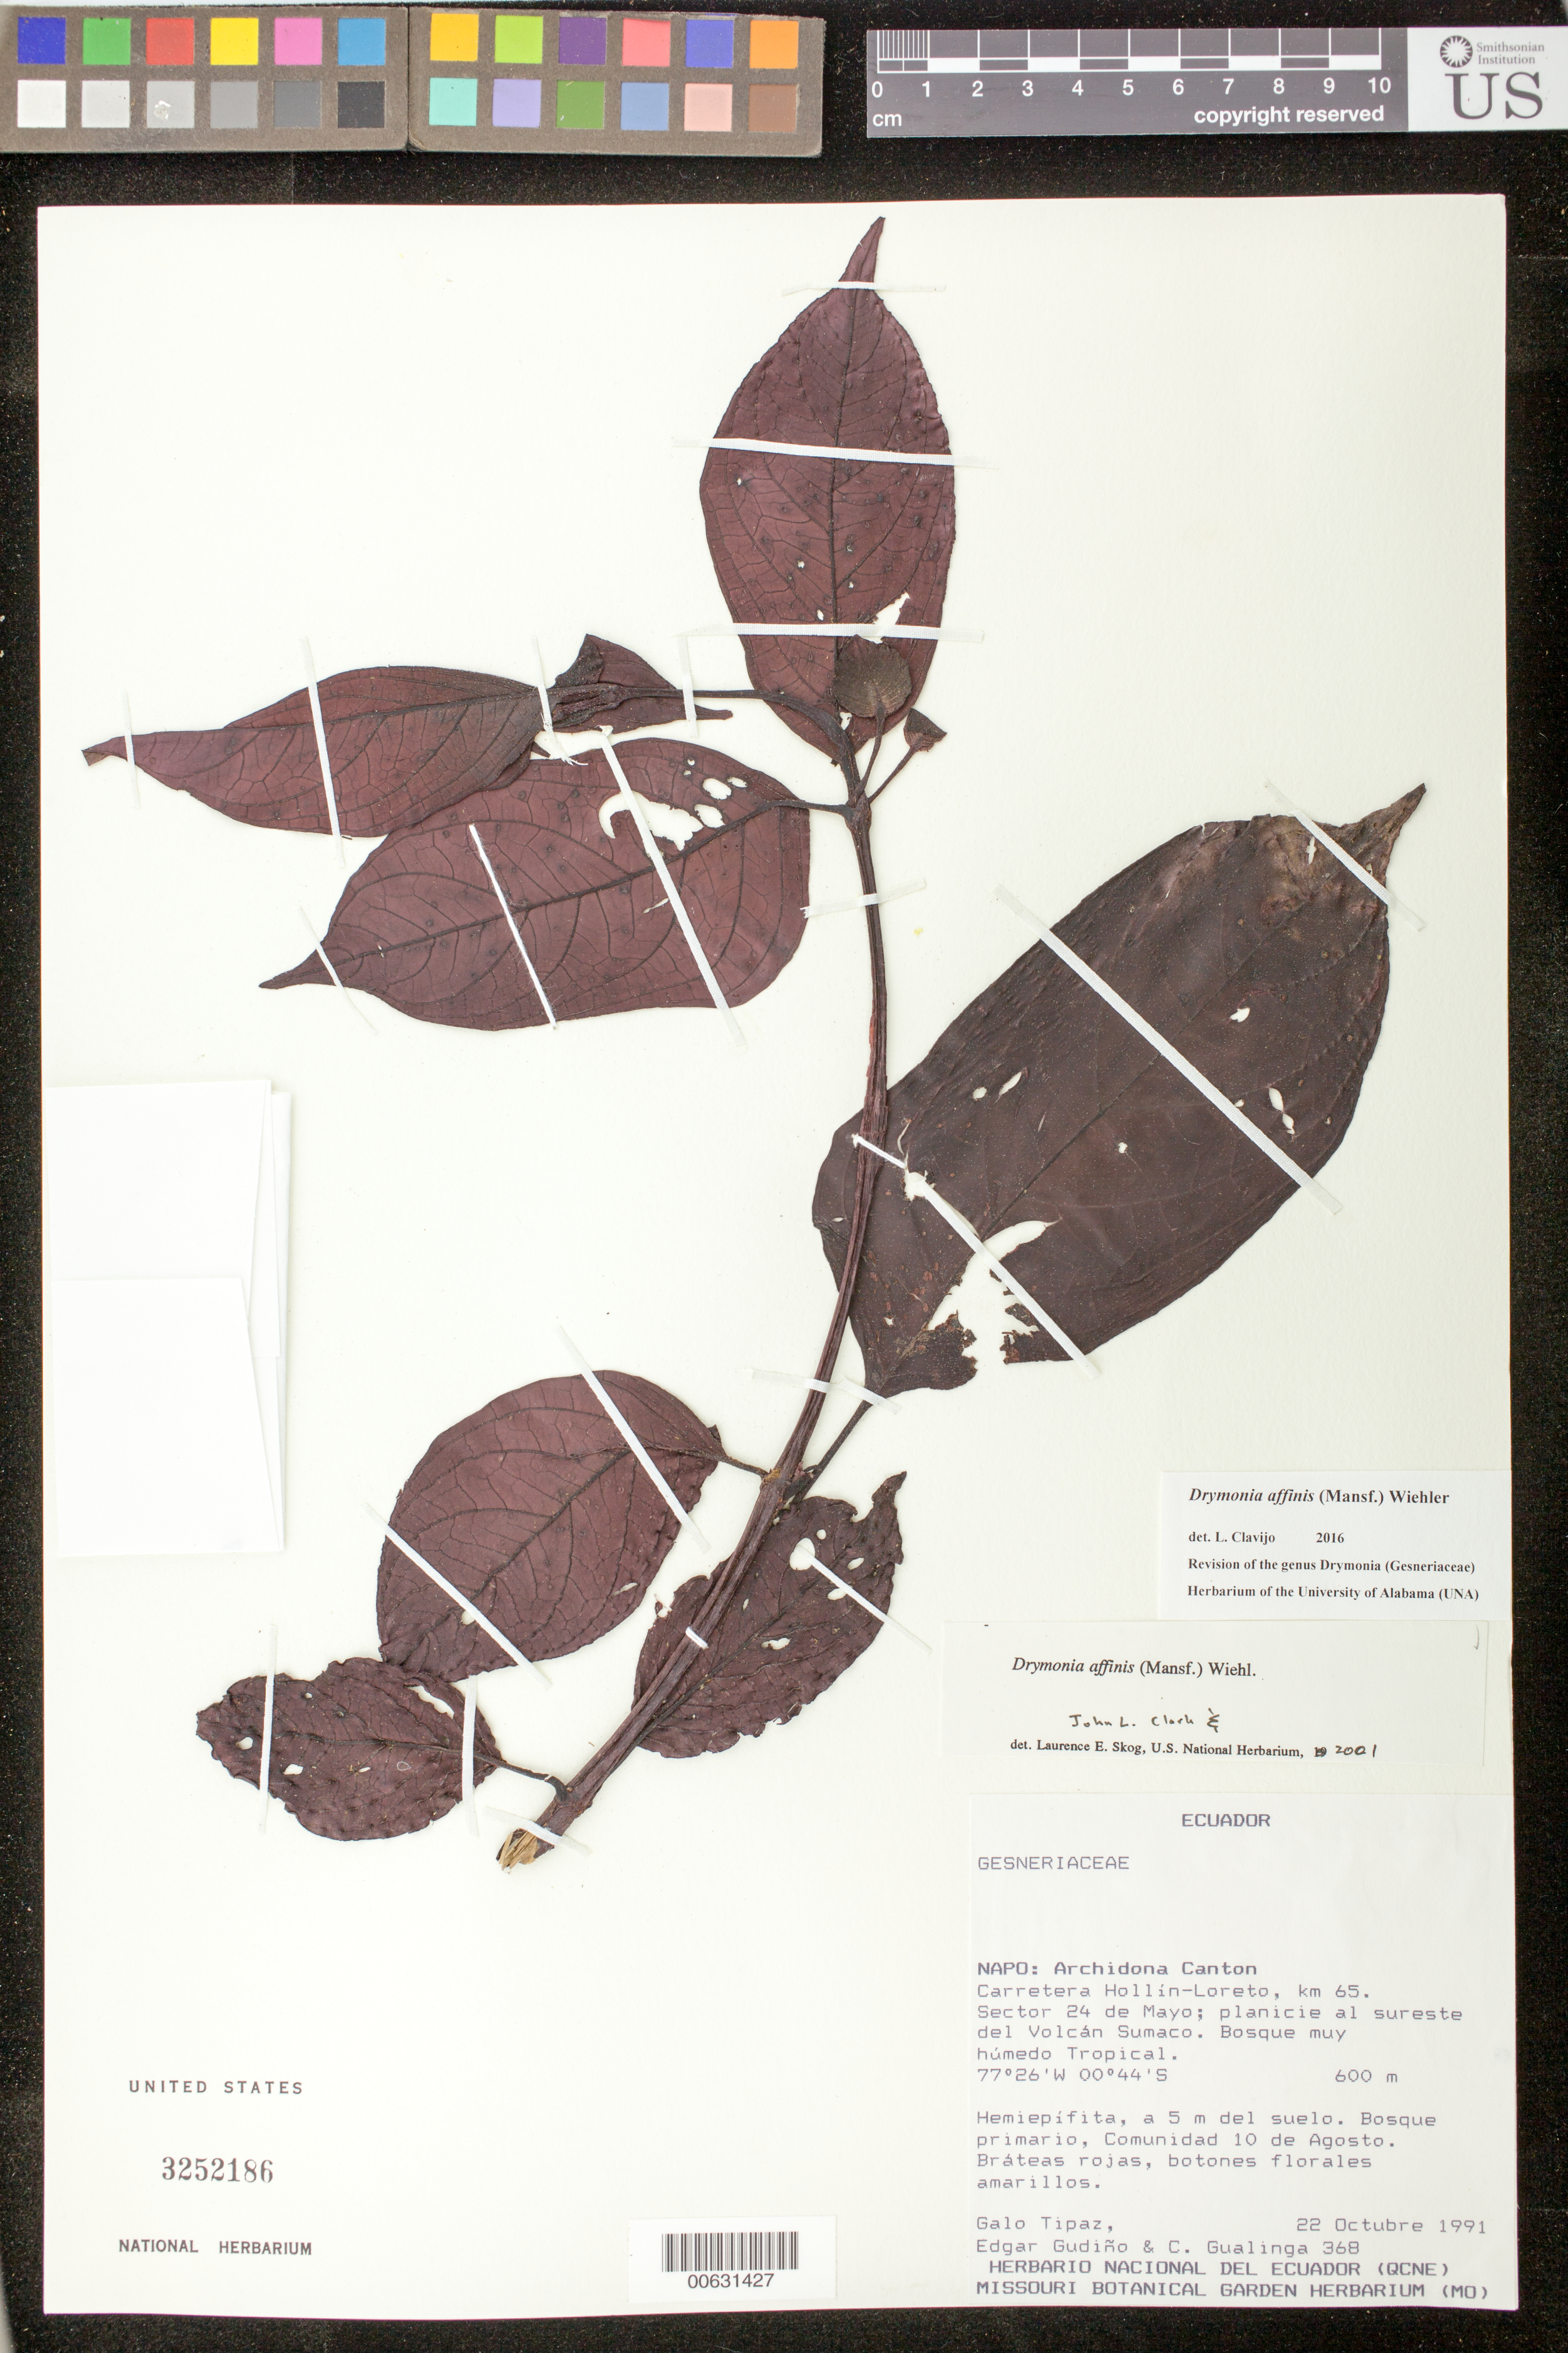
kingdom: Plantae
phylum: Tracheophyta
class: Magnoliopsida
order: Lamiales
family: Gesneriaceae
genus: Drymonia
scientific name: Drymonia affinis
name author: (Mansf.) Wiehler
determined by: Clark, J. L.; Skog, Laurence E.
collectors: G. Tipaz, E. Gudiño & C. Gualinga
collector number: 368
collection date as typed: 22 Oct 1991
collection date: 1991-10-22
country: Ecuador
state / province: Napo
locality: Archidona Cantón; Carretera Hollín-Loreto, km 65, sector 24 de Mayo; planicie al sureste del Volcán Sumaco; comunidad 10 de Agosto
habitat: Bosque muy húmedo tropical; bosque primario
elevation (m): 600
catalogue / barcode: US 3252186